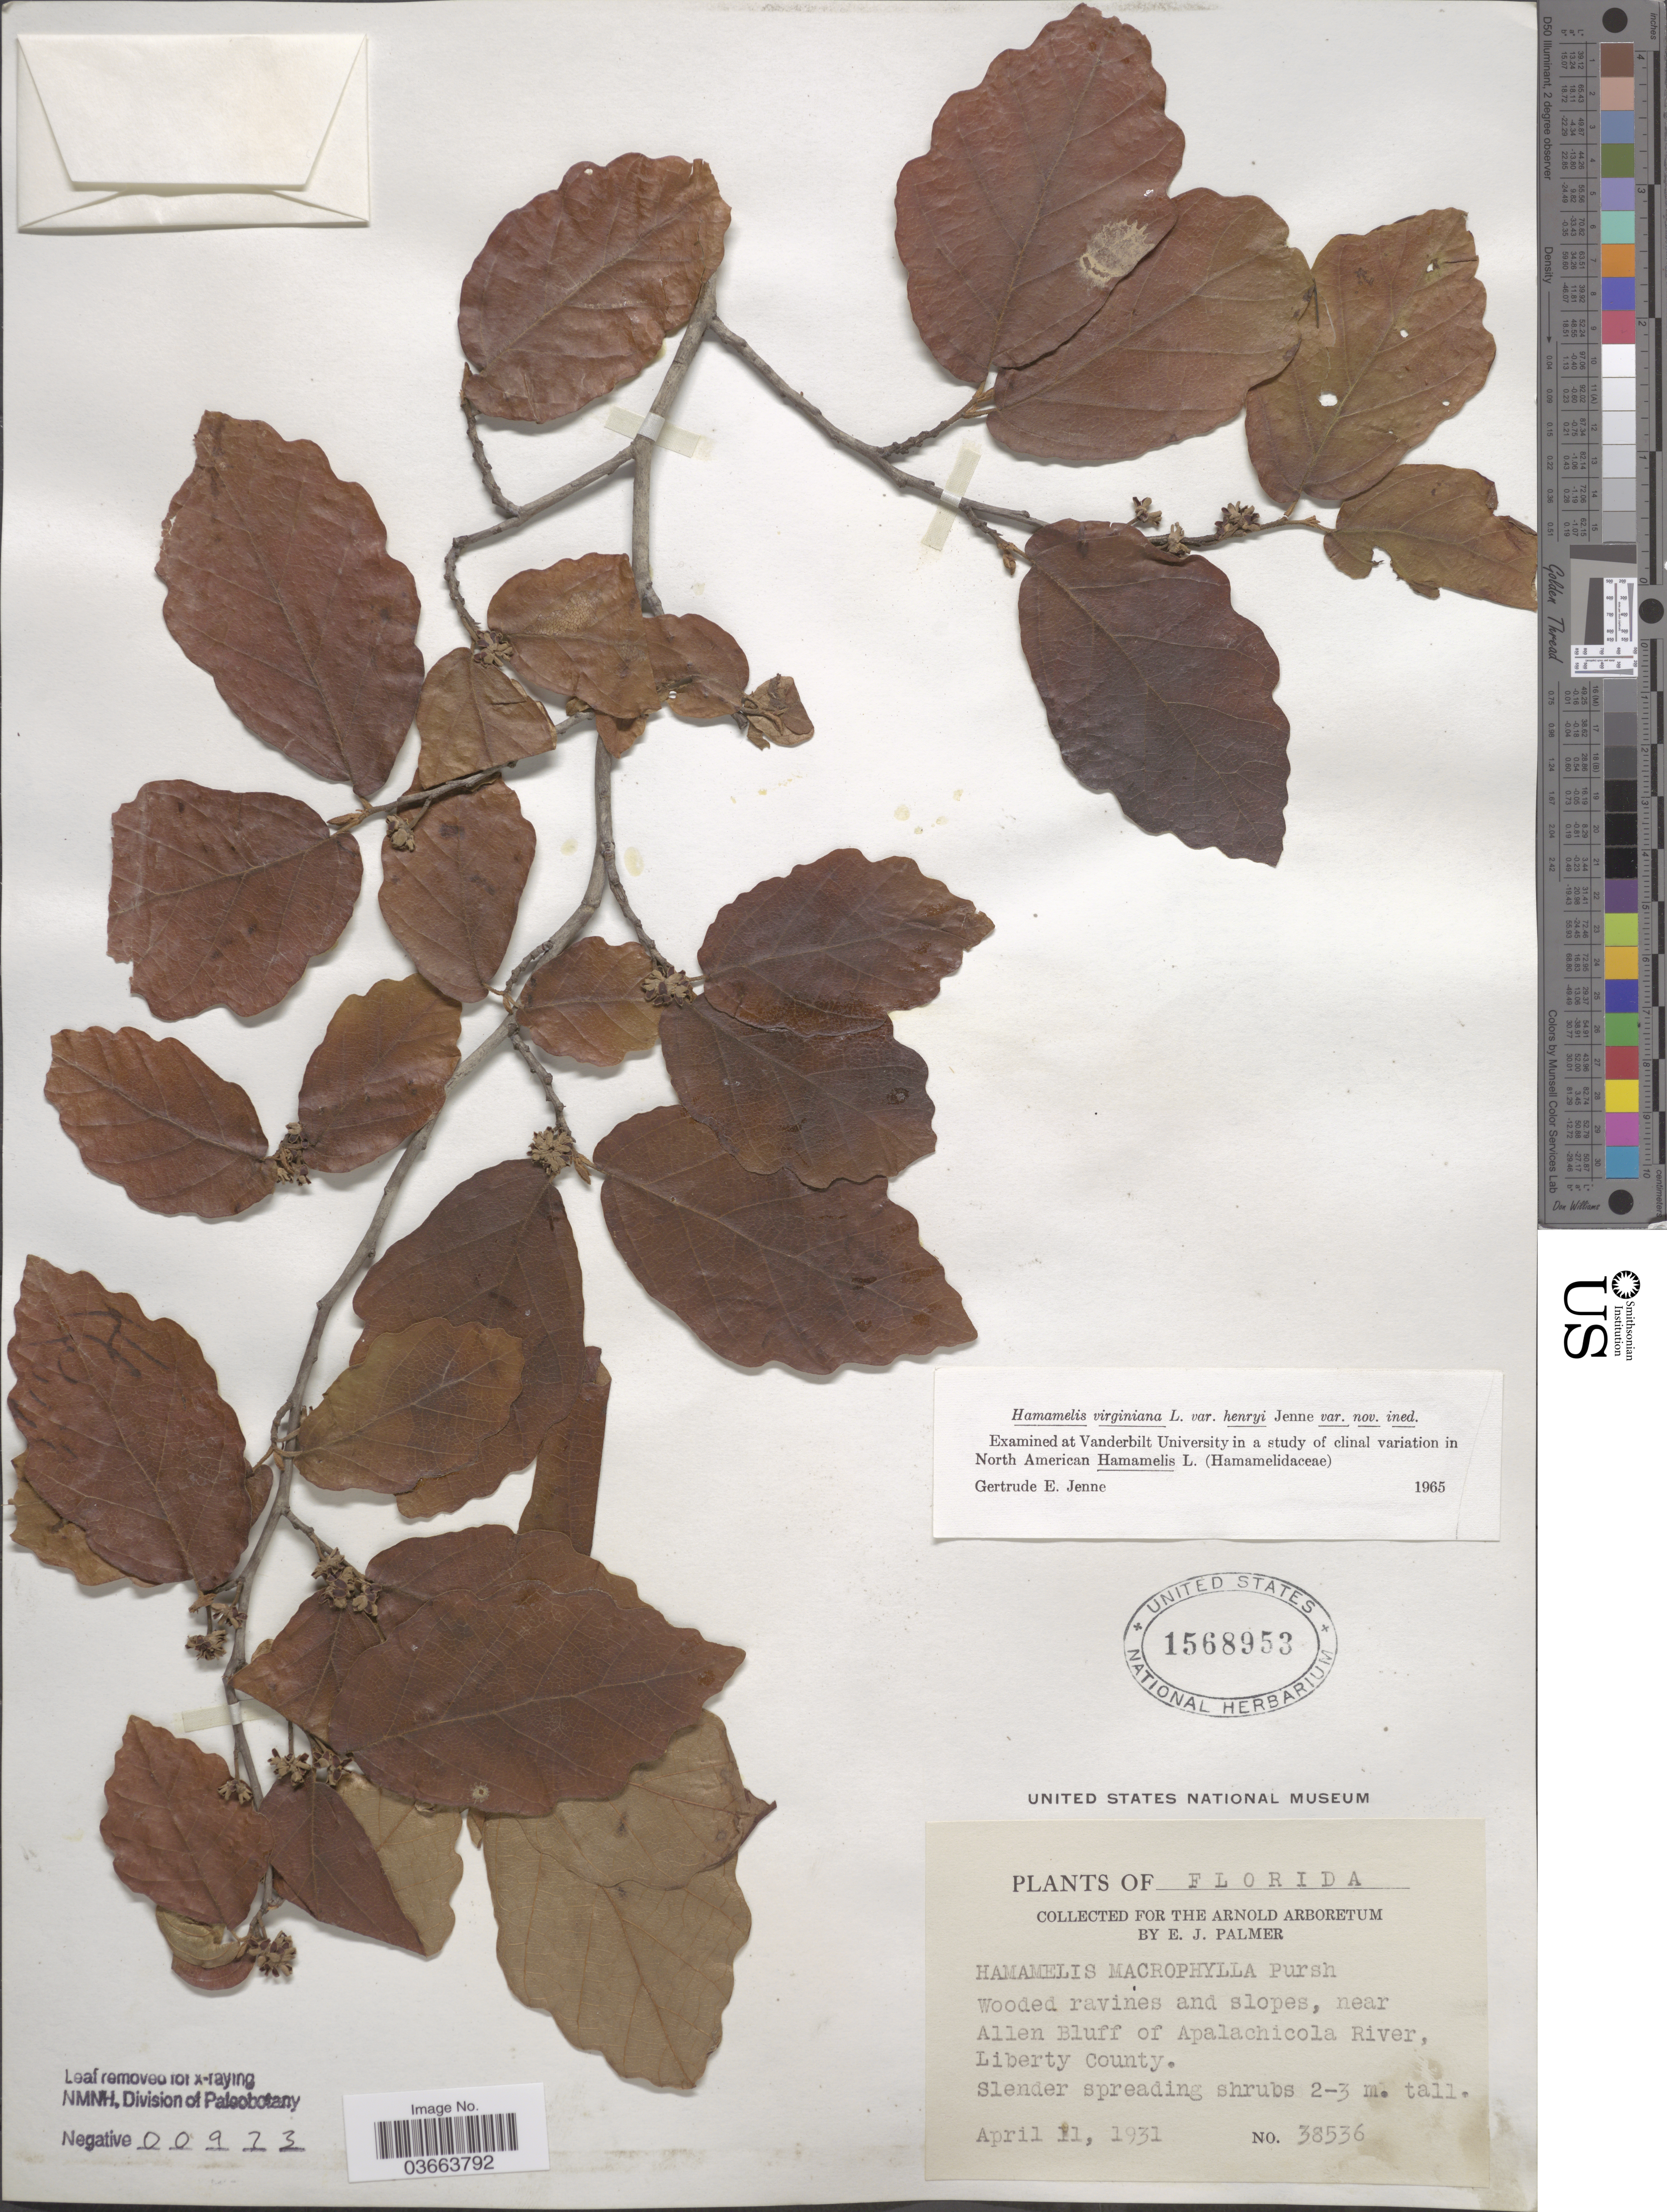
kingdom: Plantae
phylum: Tracheophyta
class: Magnoliopsida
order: Saxifragales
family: Hamamelidaceae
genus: Hamamelis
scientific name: Hamamelis macrophylla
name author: Pursh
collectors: E. J. Palmer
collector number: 38536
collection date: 1931-04-11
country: United States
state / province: Florida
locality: Near Allen Bluff of Apalachicola River Liberty county.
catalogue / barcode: US 1568953